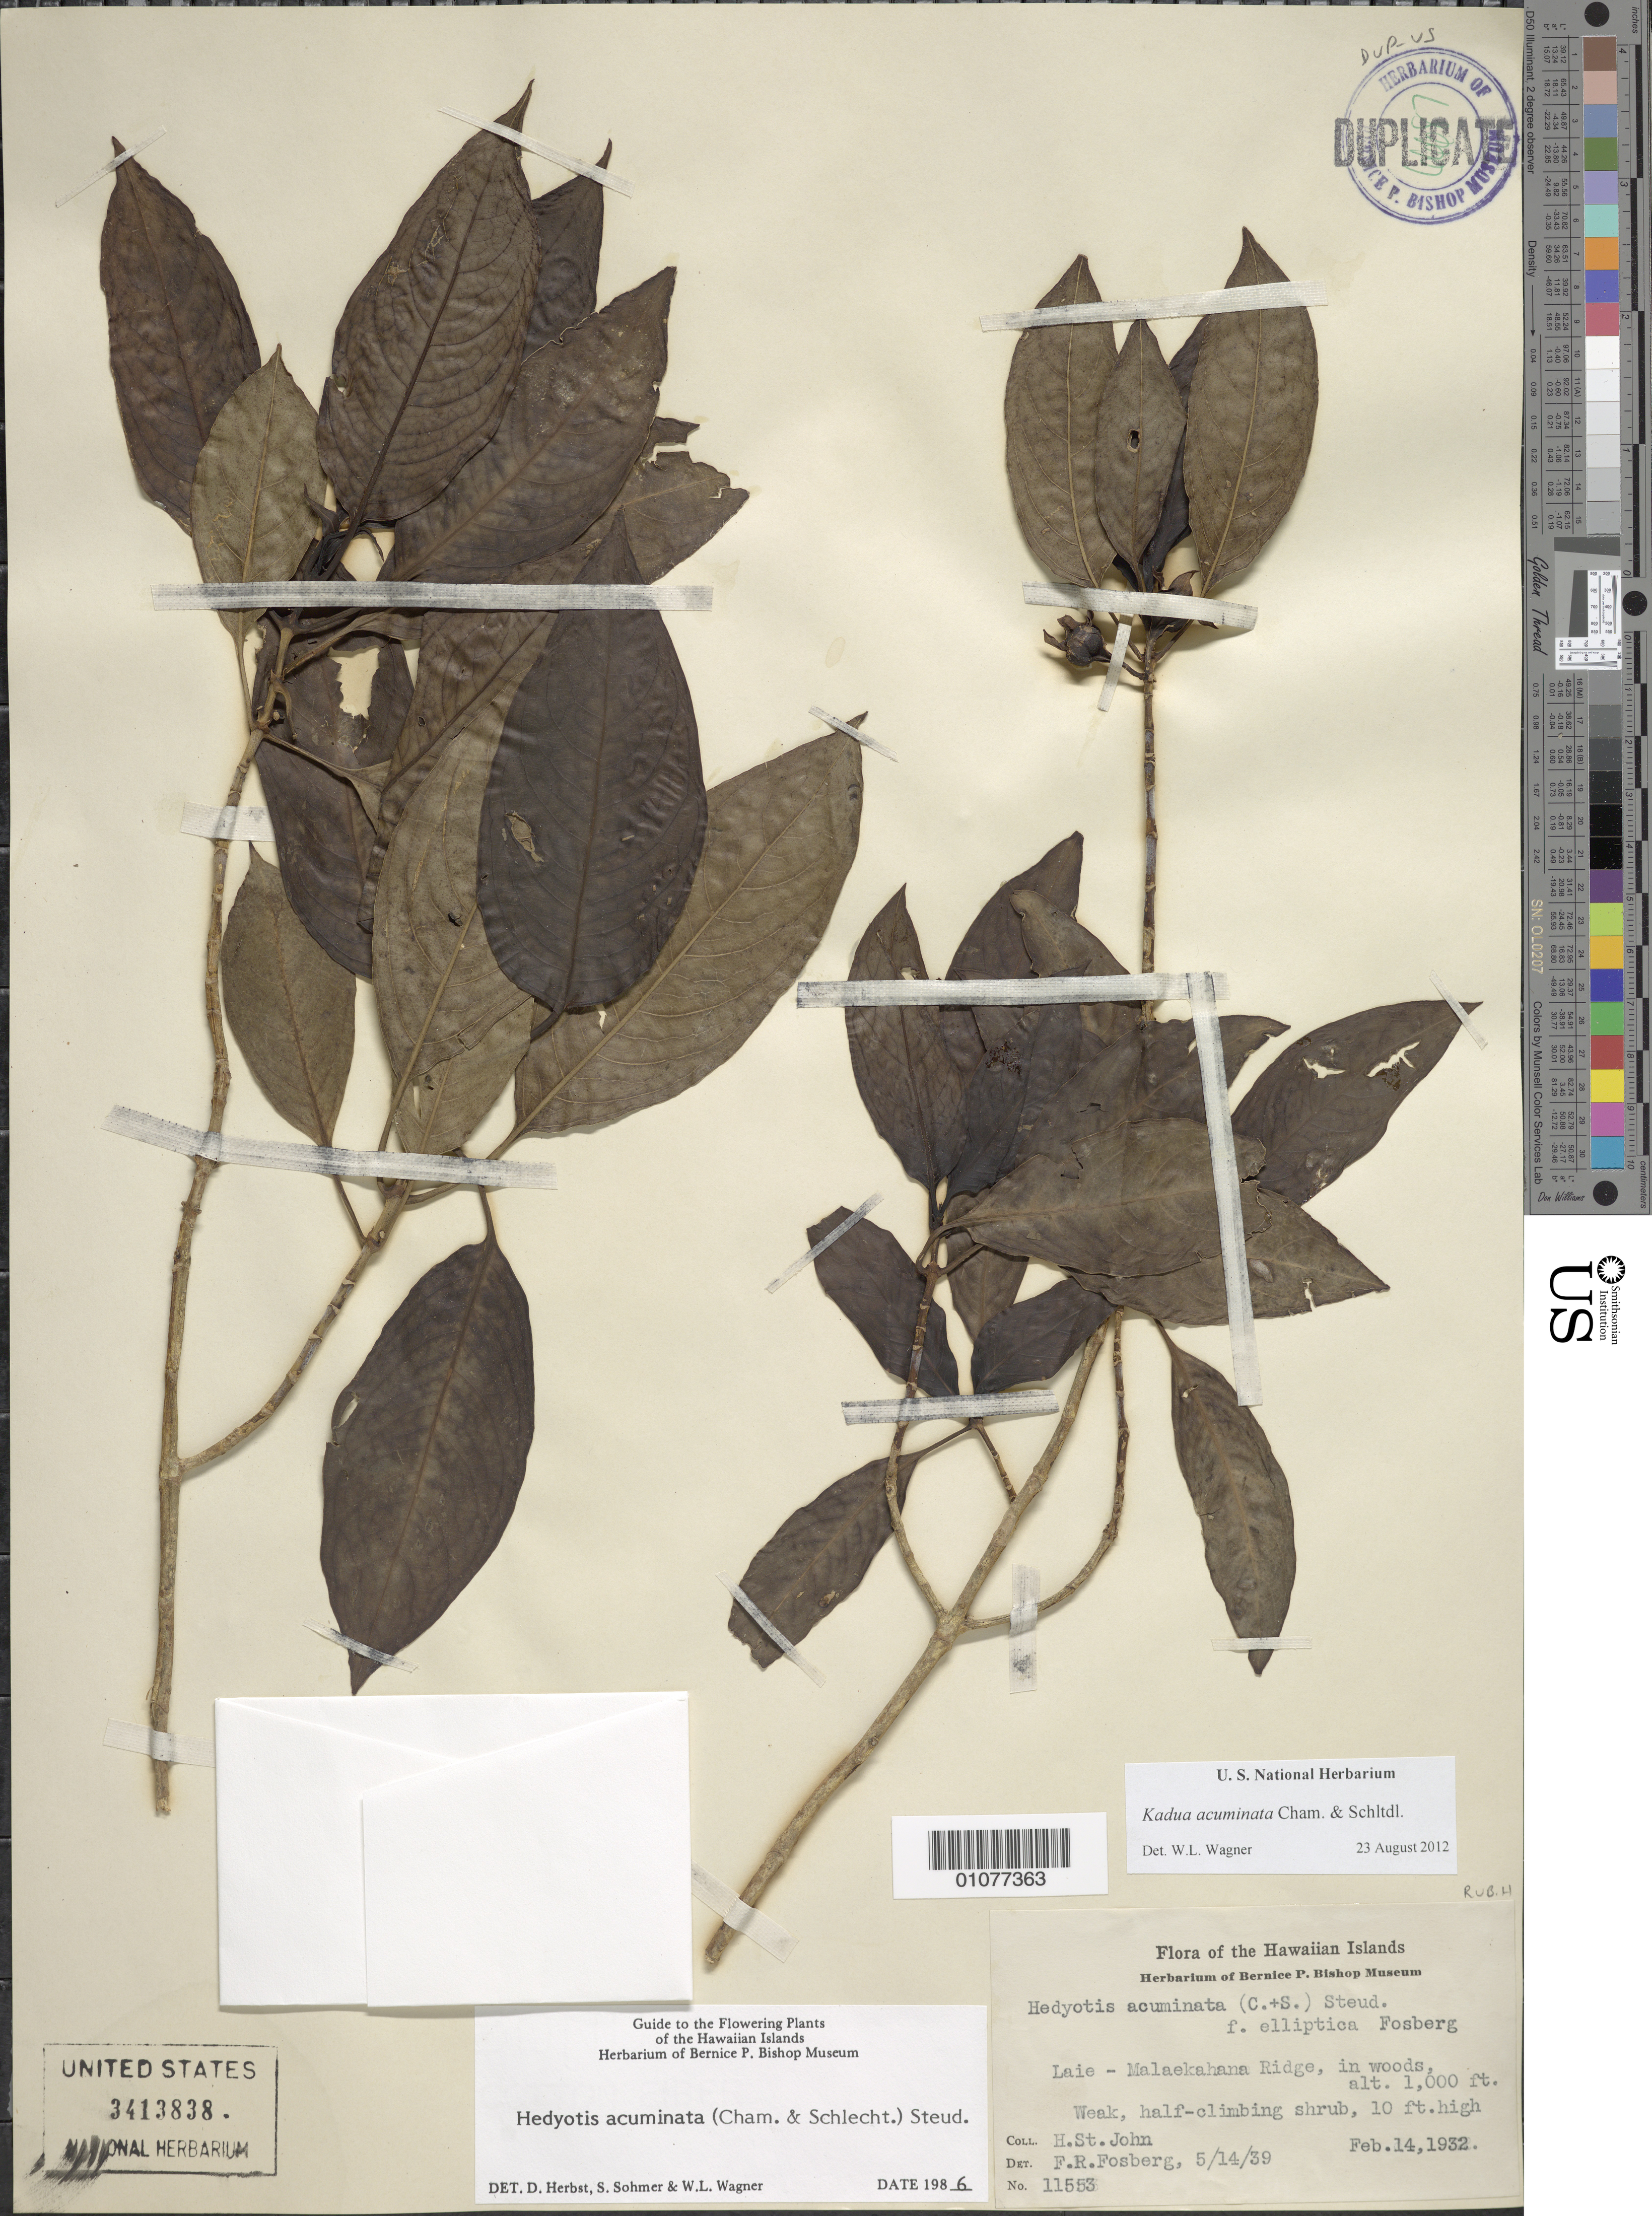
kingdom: Plantae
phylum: Tracheophyta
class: Magnoliopsida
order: Gentianales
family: Rubiaceae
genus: Kadua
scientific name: Kadua acuminata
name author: Cham. & Schltdl.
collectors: H. St. John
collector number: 11553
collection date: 1932-02-14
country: United States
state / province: Hawaii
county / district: Honolulu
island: Oahu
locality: Laie-Malaekahana Ridge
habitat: in woods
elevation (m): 488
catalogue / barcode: US 3413838